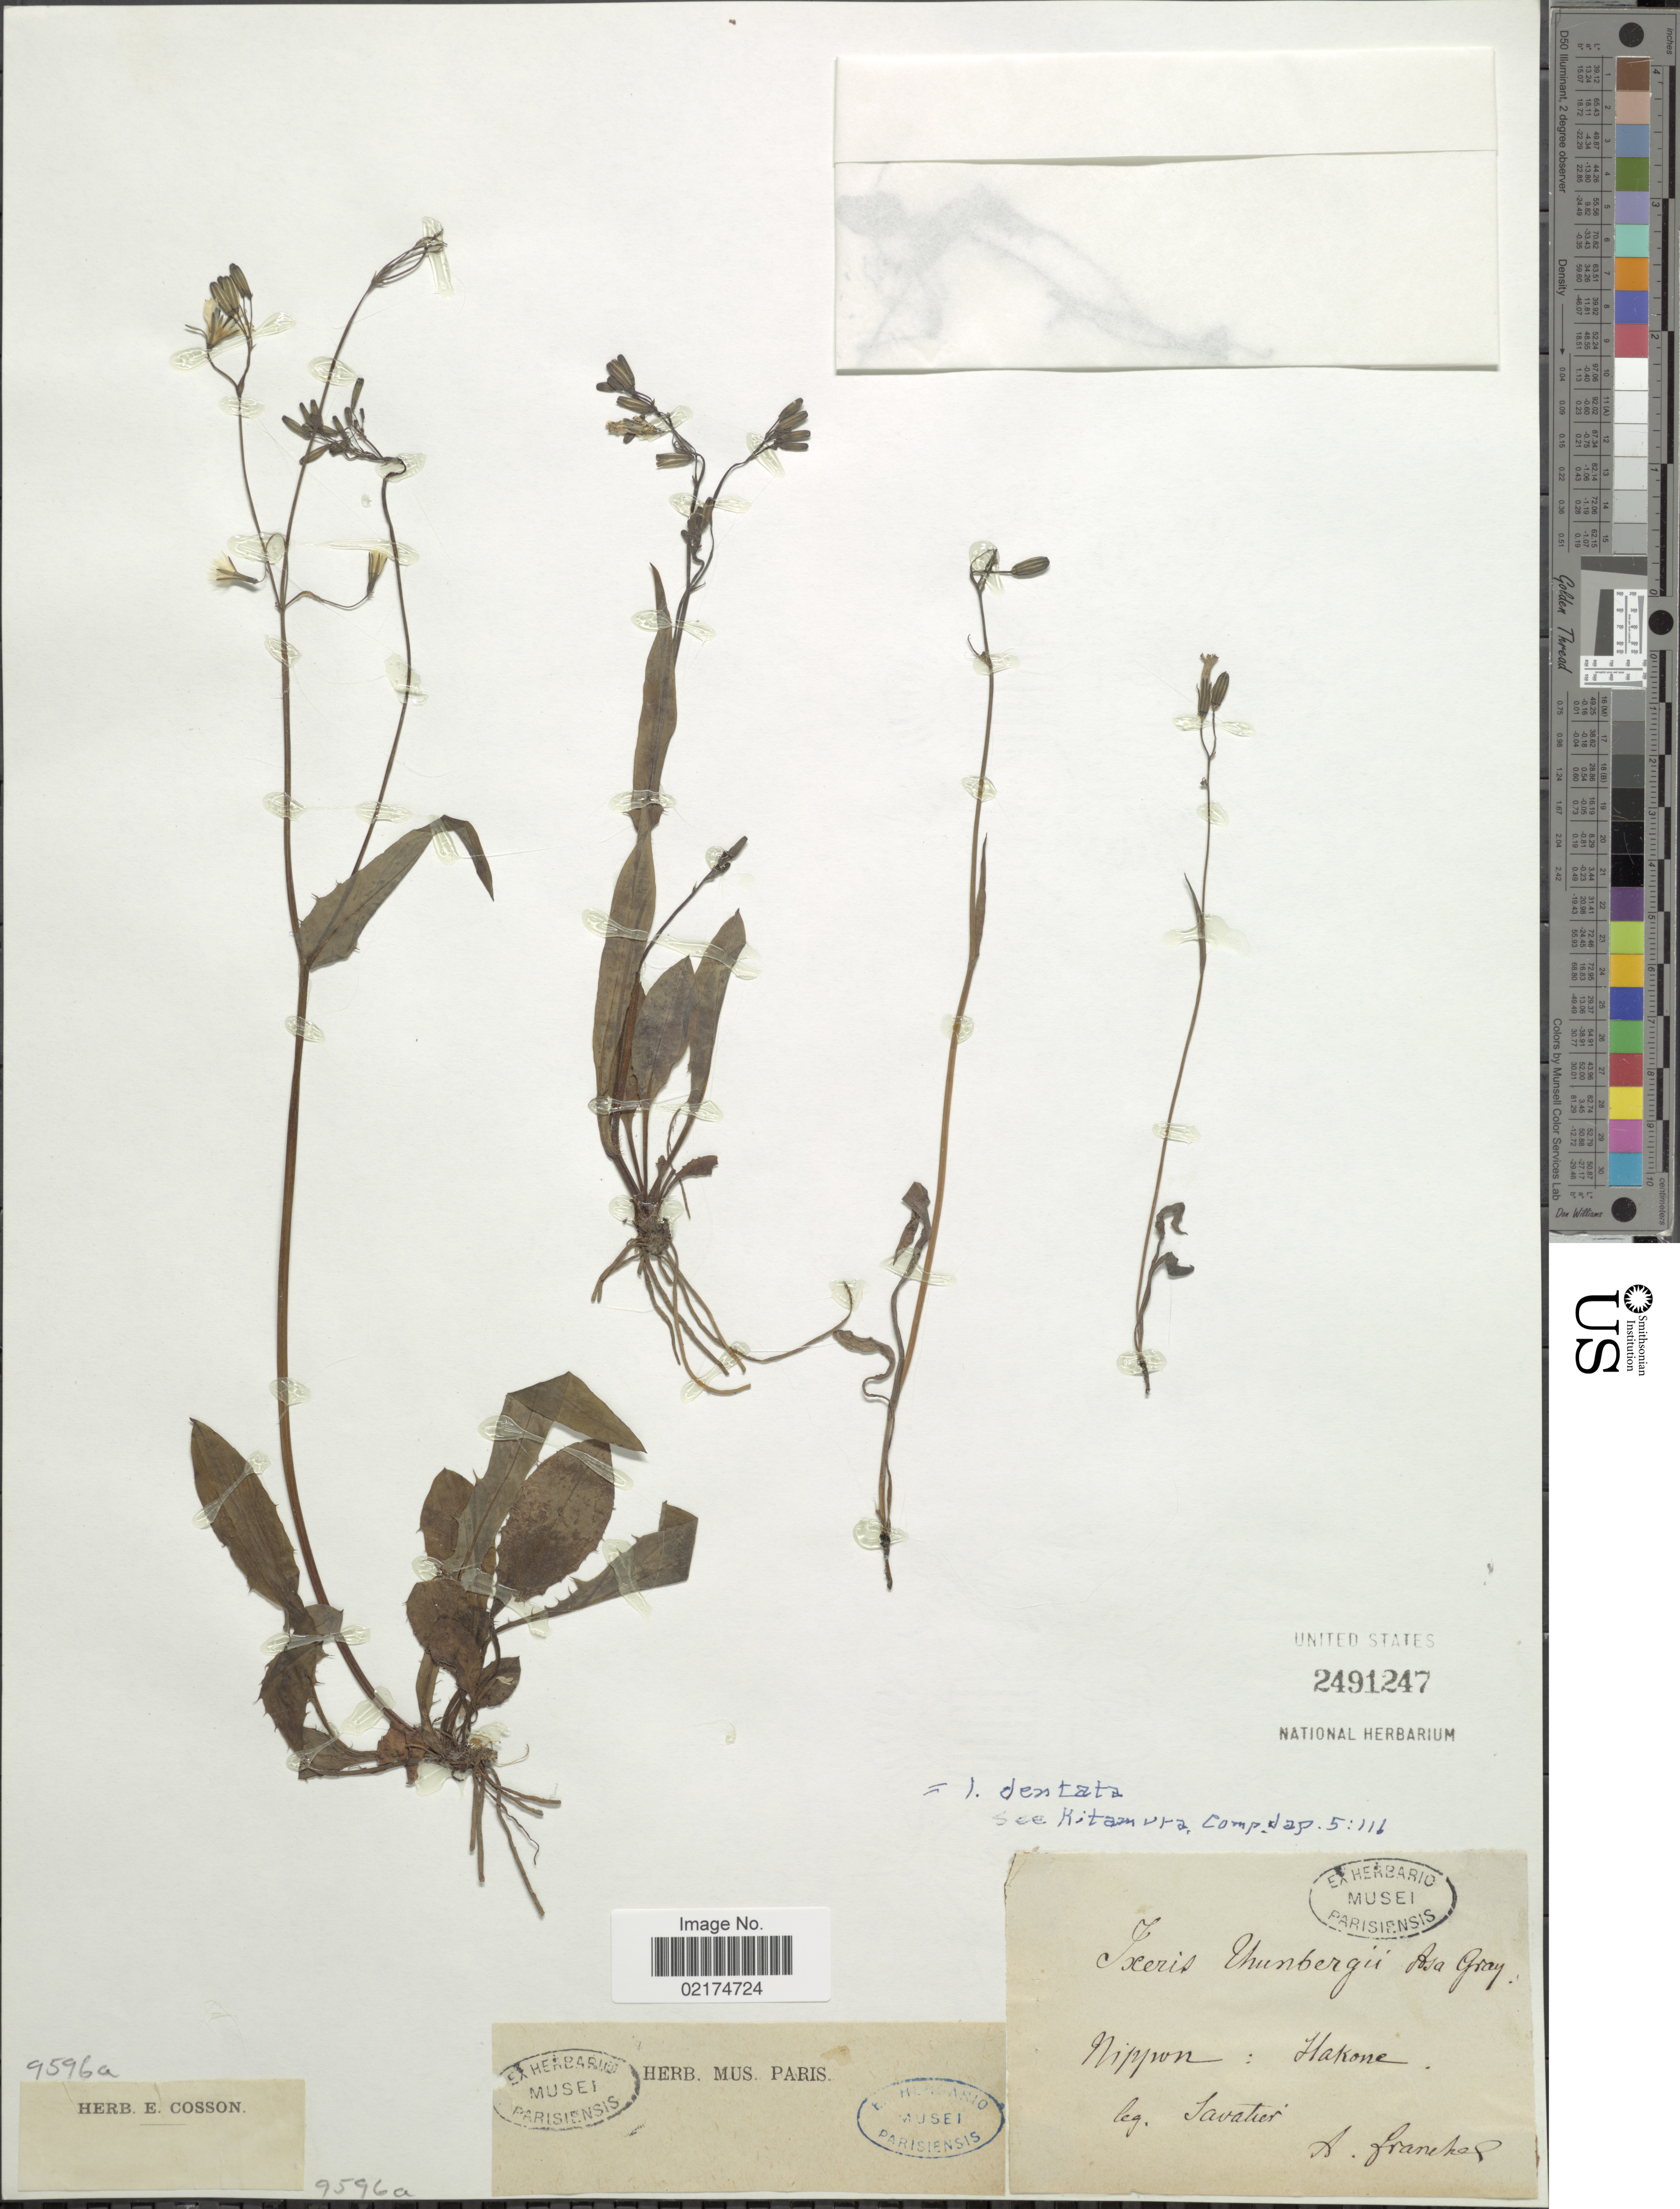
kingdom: Plantae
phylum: Tracheophyta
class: Magnoliopsida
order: Asterales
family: Asteraceae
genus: Ixeridium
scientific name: Ixeridium dentatum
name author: (Thunb.) Tzvelev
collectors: A. R. Franchet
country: Japan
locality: Nippon, Hakone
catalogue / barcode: US 2491247